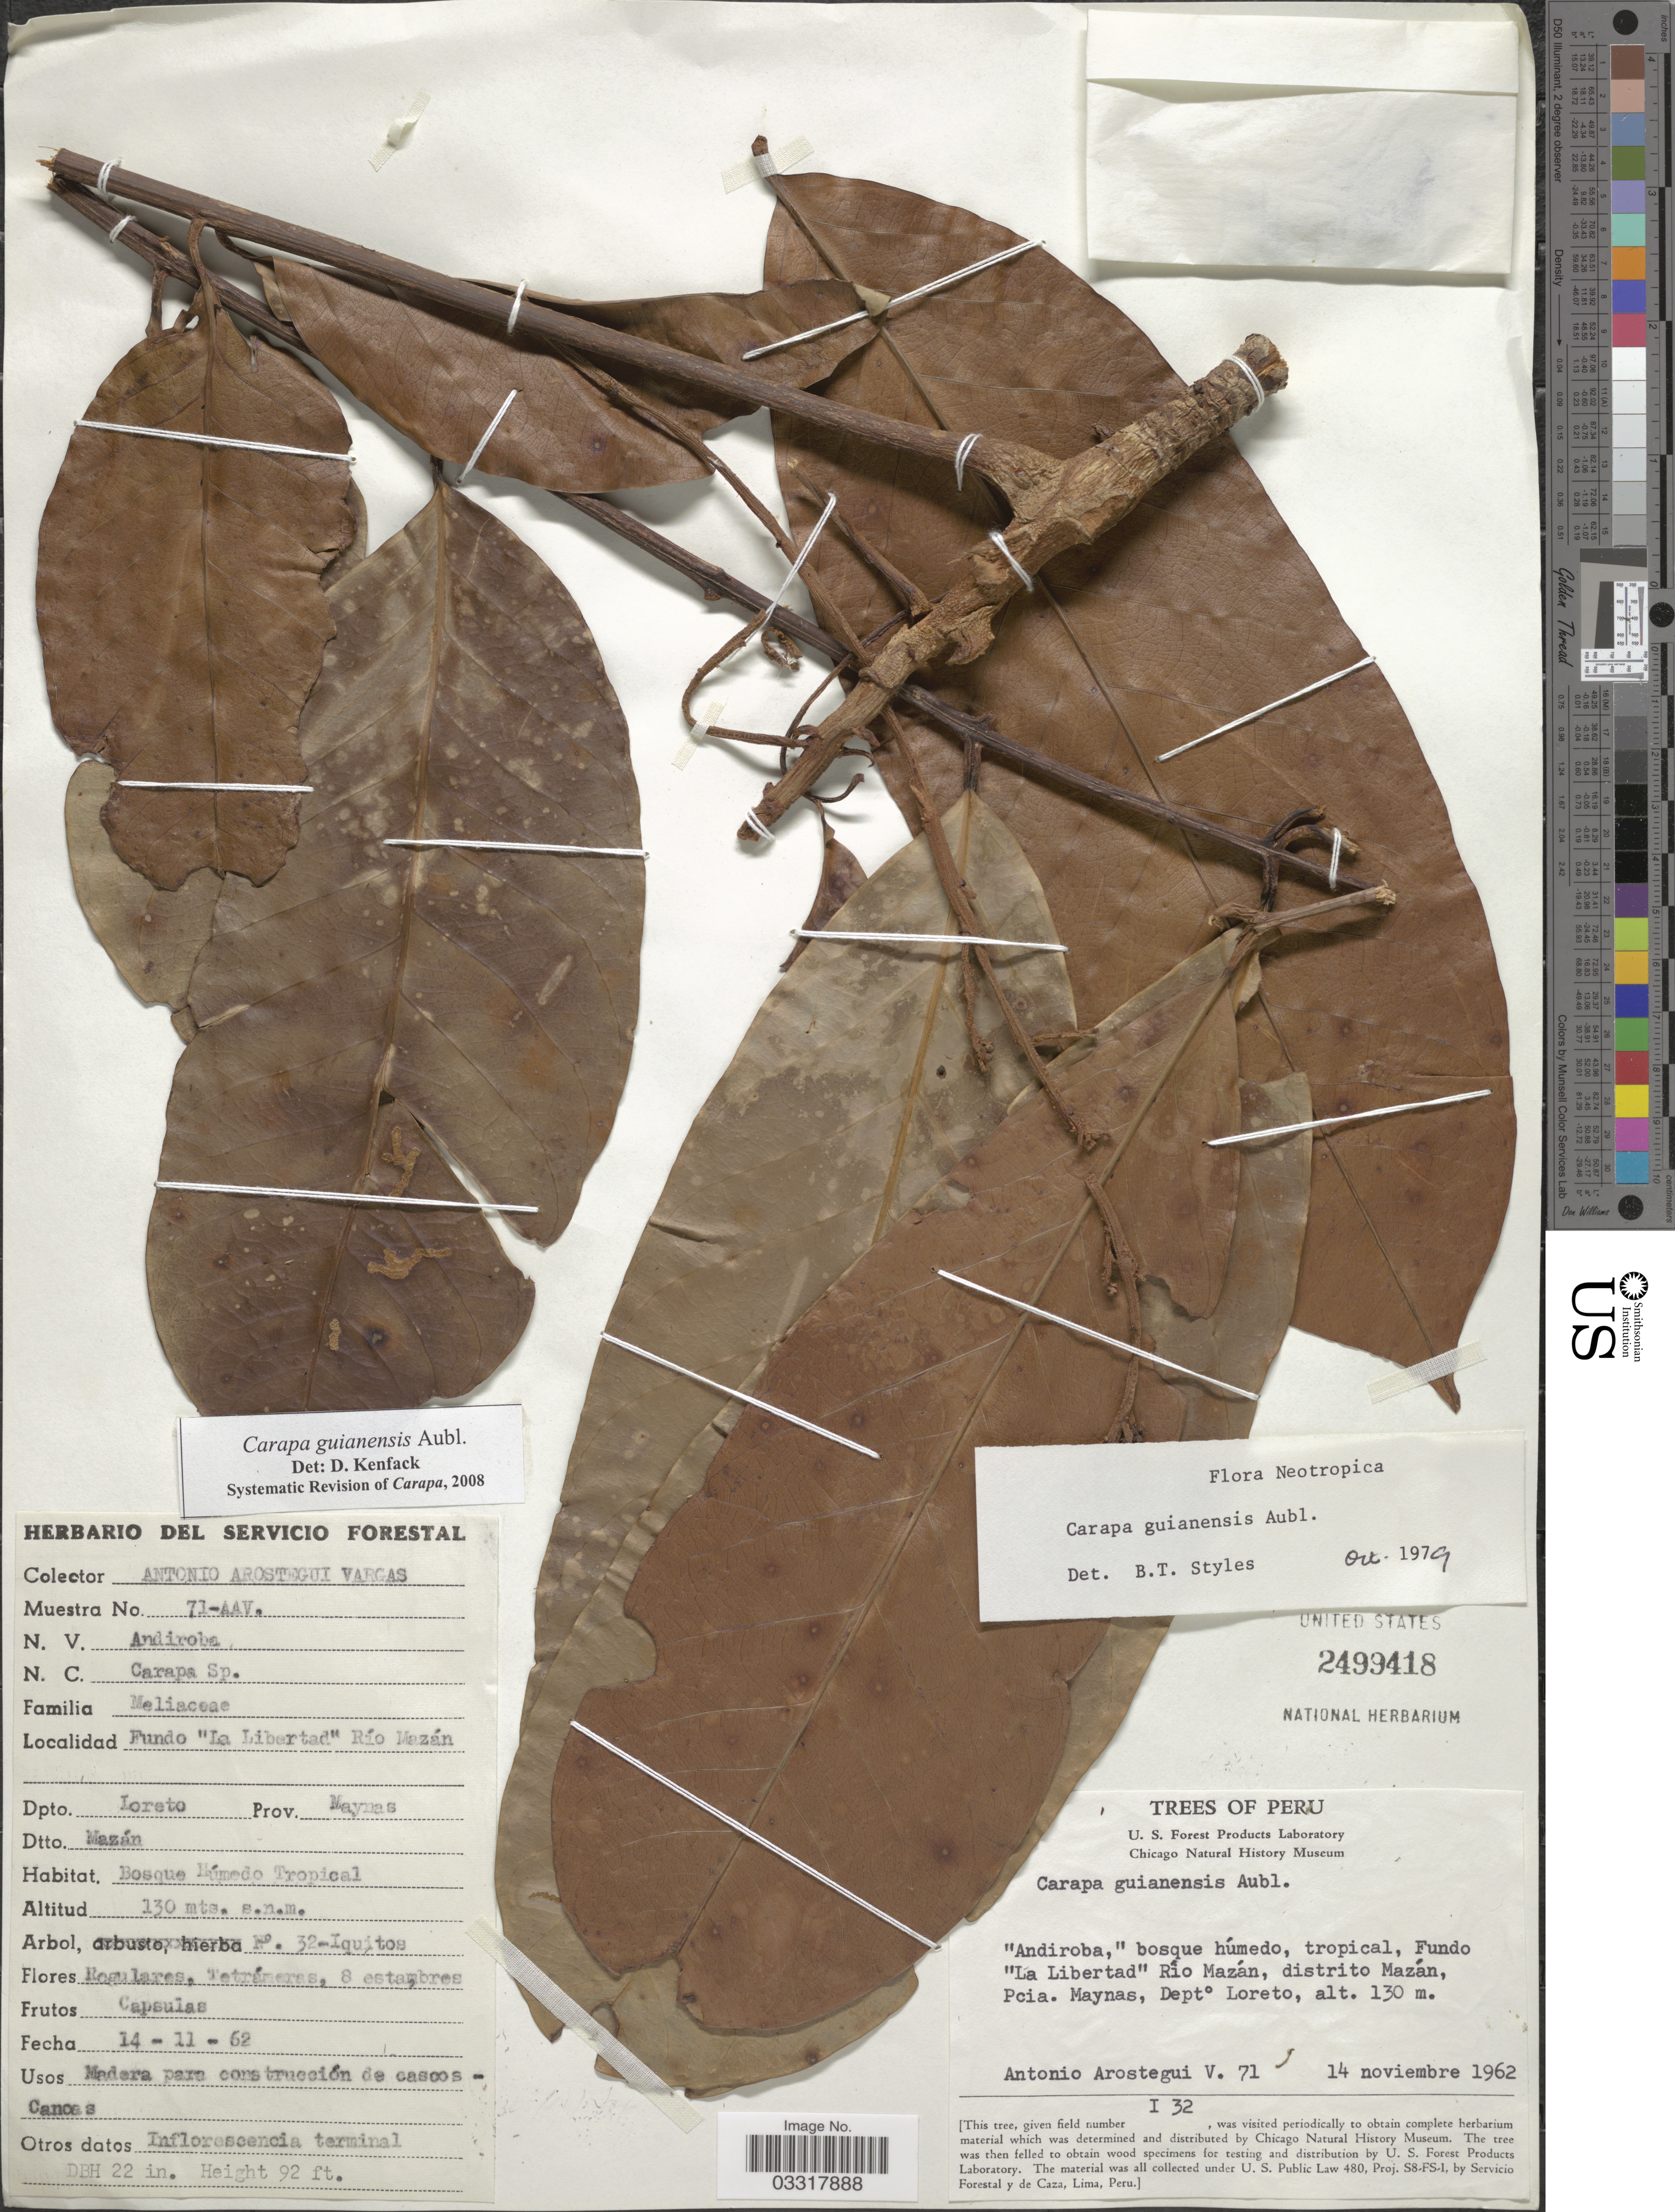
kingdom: Plantae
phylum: Tracheophyta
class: Magnoliopsida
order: Sapindales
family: Meliaceae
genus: Carapa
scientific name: Carapa guianensis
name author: Aubl.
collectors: A. Arostegui V.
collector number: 71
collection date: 1962-11-14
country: Peru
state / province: Loreto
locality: Fundo "La Libertad" Río Mazán, distrito Mazán, Pcio, Maynas, Depto Loreto.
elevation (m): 130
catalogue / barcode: US 2499418